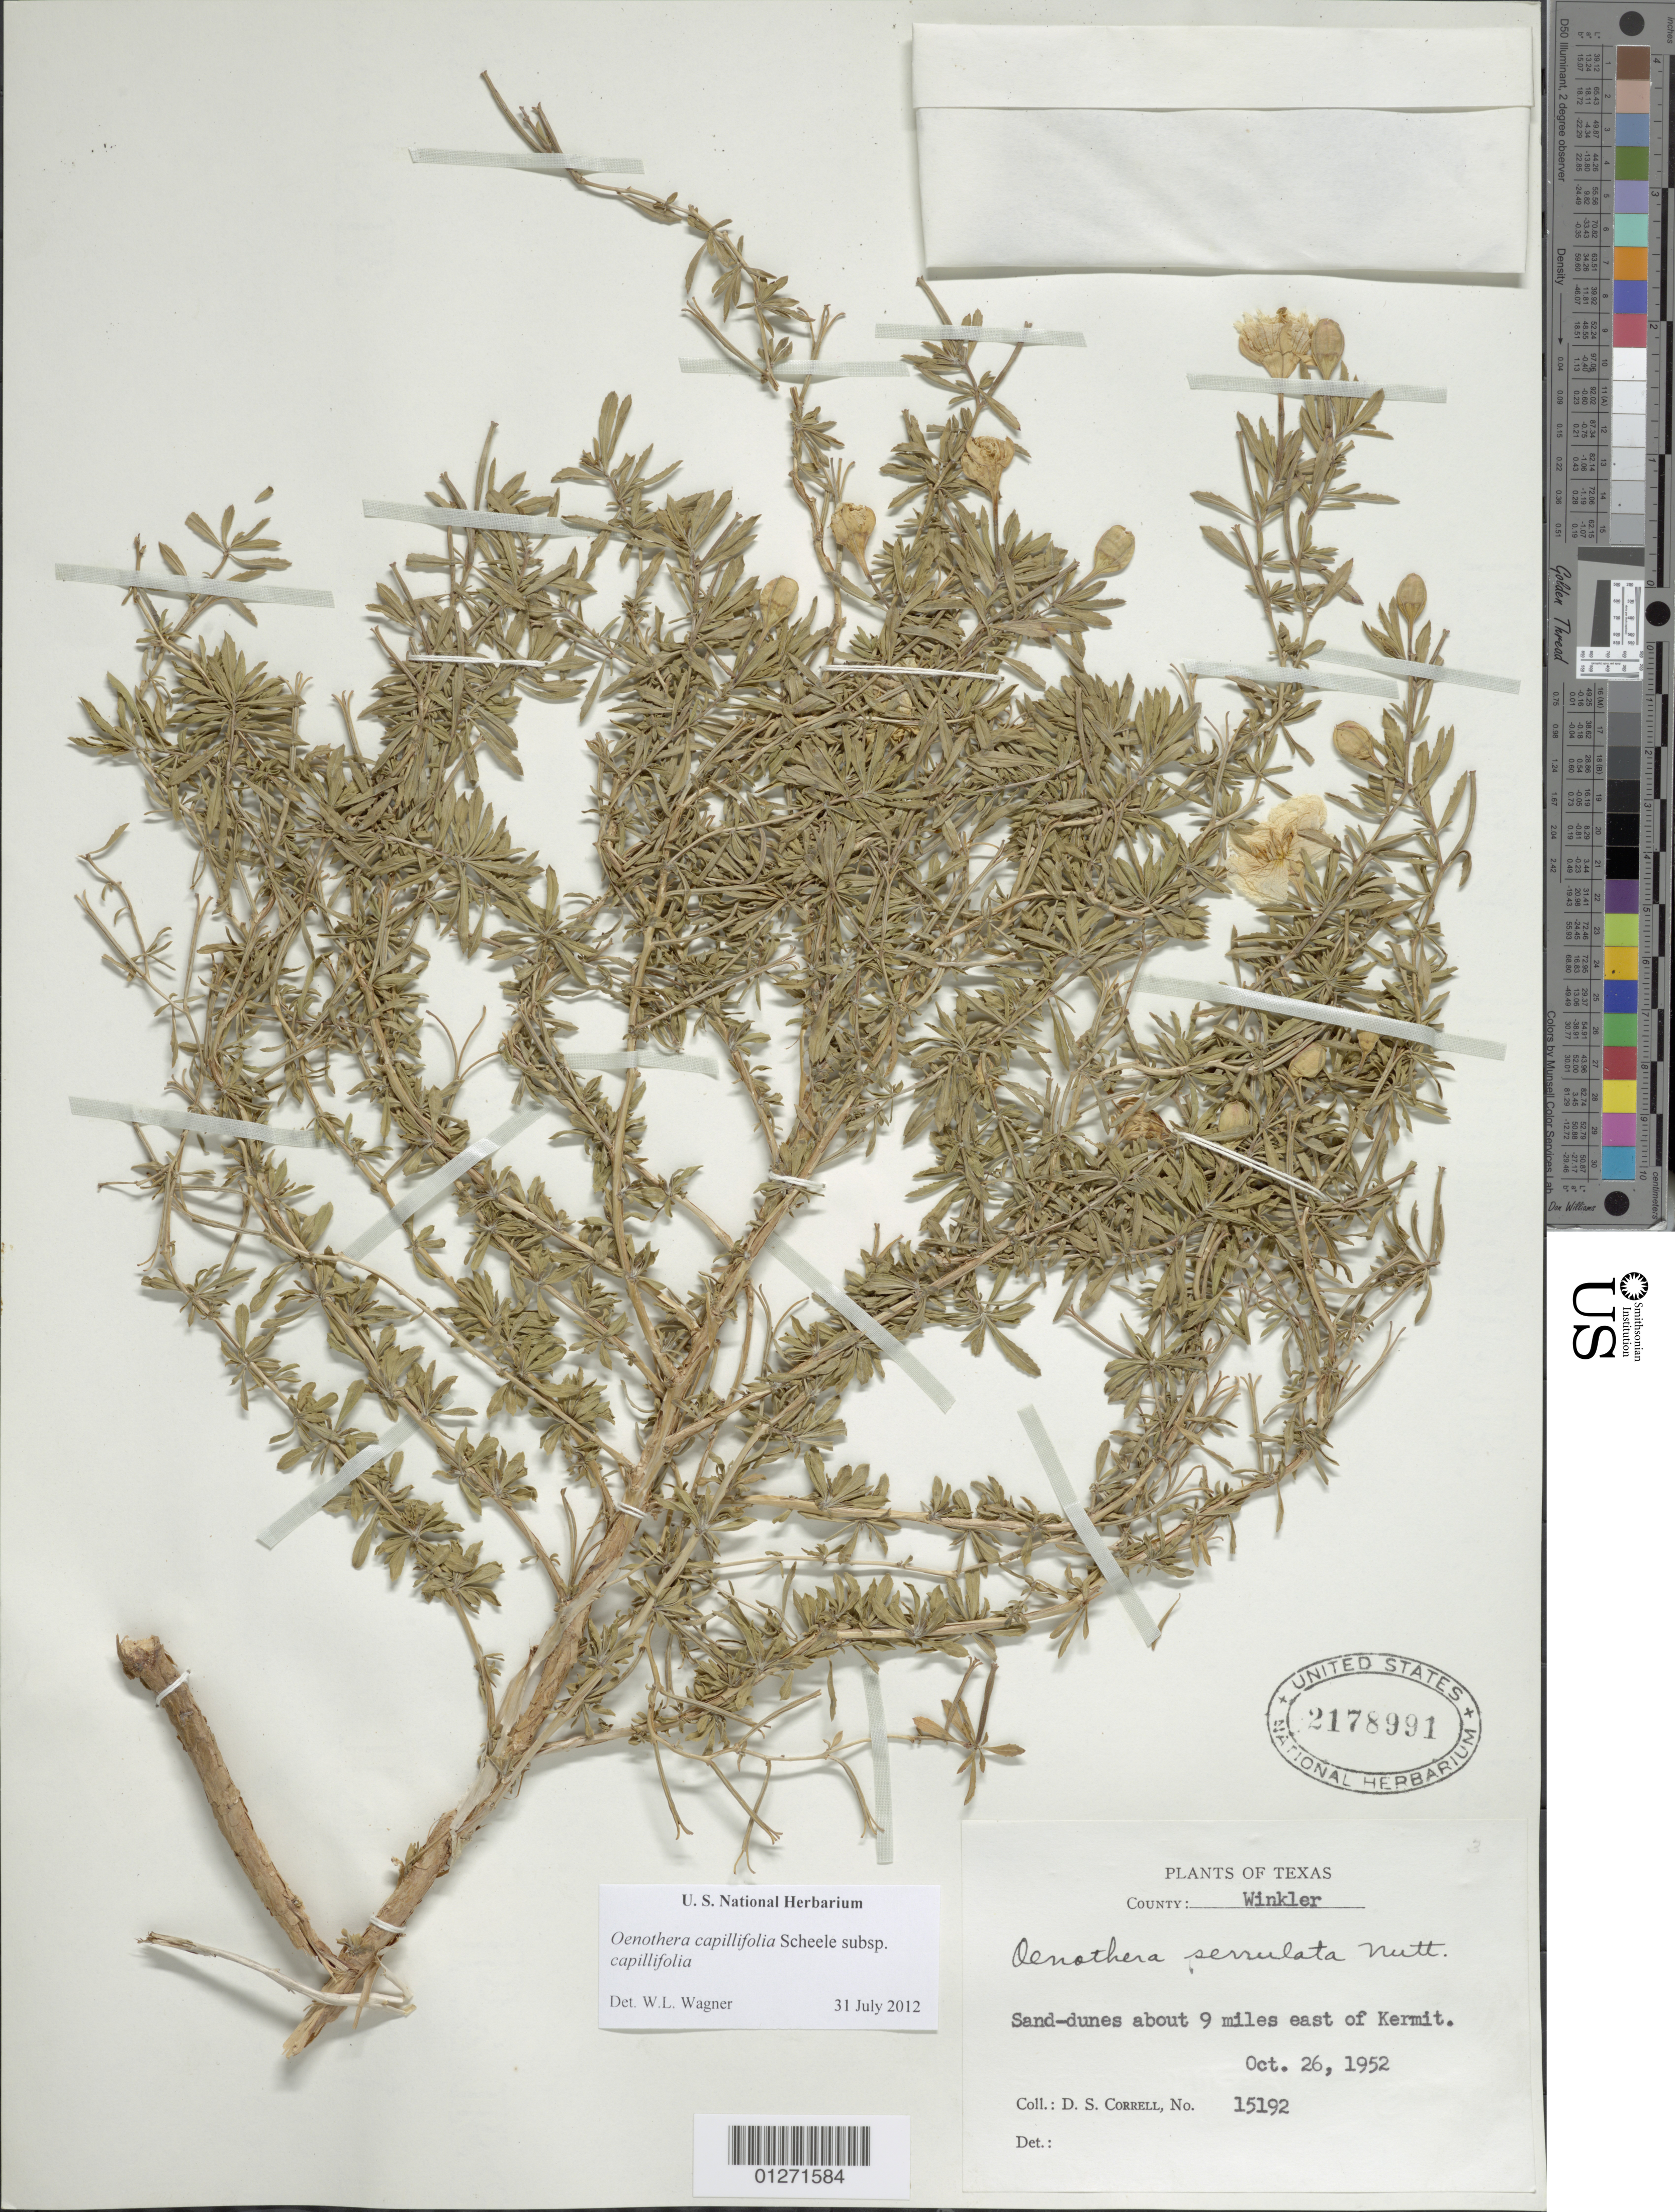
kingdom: Plantae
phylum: Tracheophyta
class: Magnoliopsida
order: Myrtales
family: Onagraceae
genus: Oenothera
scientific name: Oenothera capillifolia subsp. berlandieri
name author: (Spach) W.L. Wagner & Hoch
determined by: Cooper, B. J.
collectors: D. S. Correll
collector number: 15192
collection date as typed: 26 Oct 1952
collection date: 1952-10-26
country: United States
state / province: Texas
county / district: Winkler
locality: About 9 mi E of Kermit.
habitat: Sand dunes.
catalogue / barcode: US 2178991